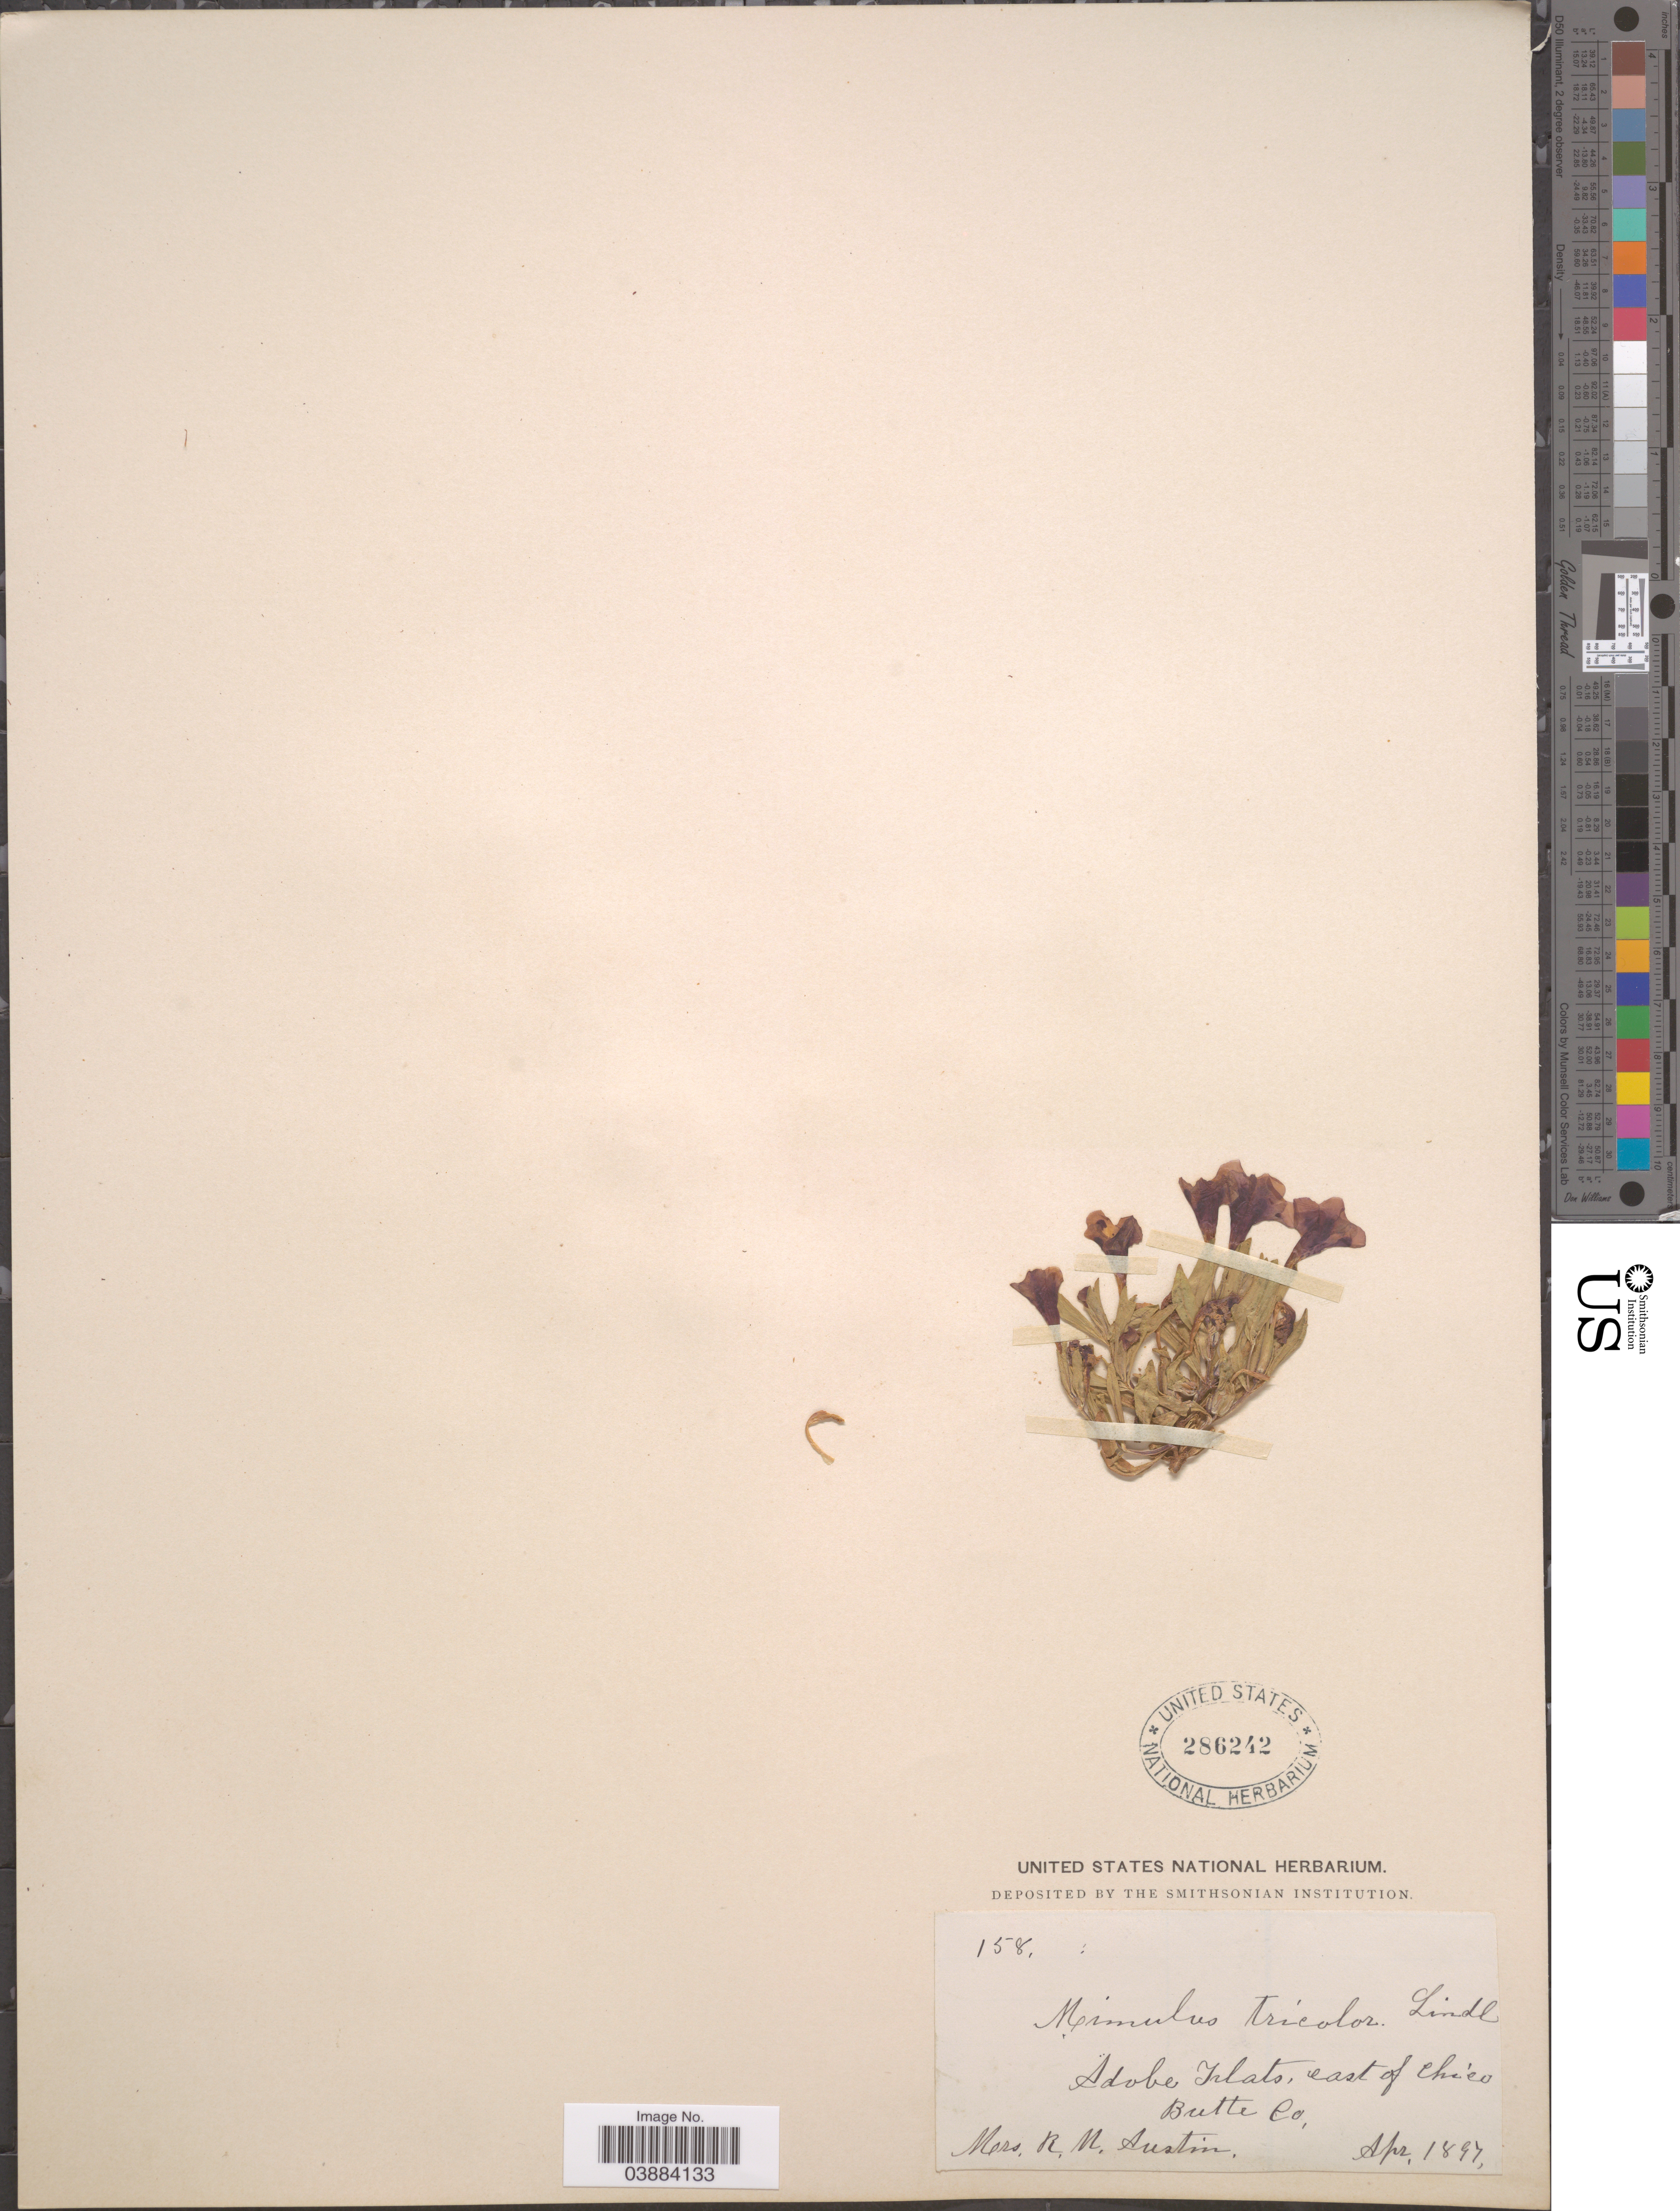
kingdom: Plantae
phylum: Tracheophyta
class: Magnoliopsida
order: Lamiales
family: Phrymaceae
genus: Eunanus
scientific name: Eunanus tricolor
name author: (Hartw. ex Lindl.) Greene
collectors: R. Austin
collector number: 158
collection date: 1897-04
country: United States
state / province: California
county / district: Butte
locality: Adobe Flats, east of Chico. Butte Co.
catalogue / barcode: US 286242